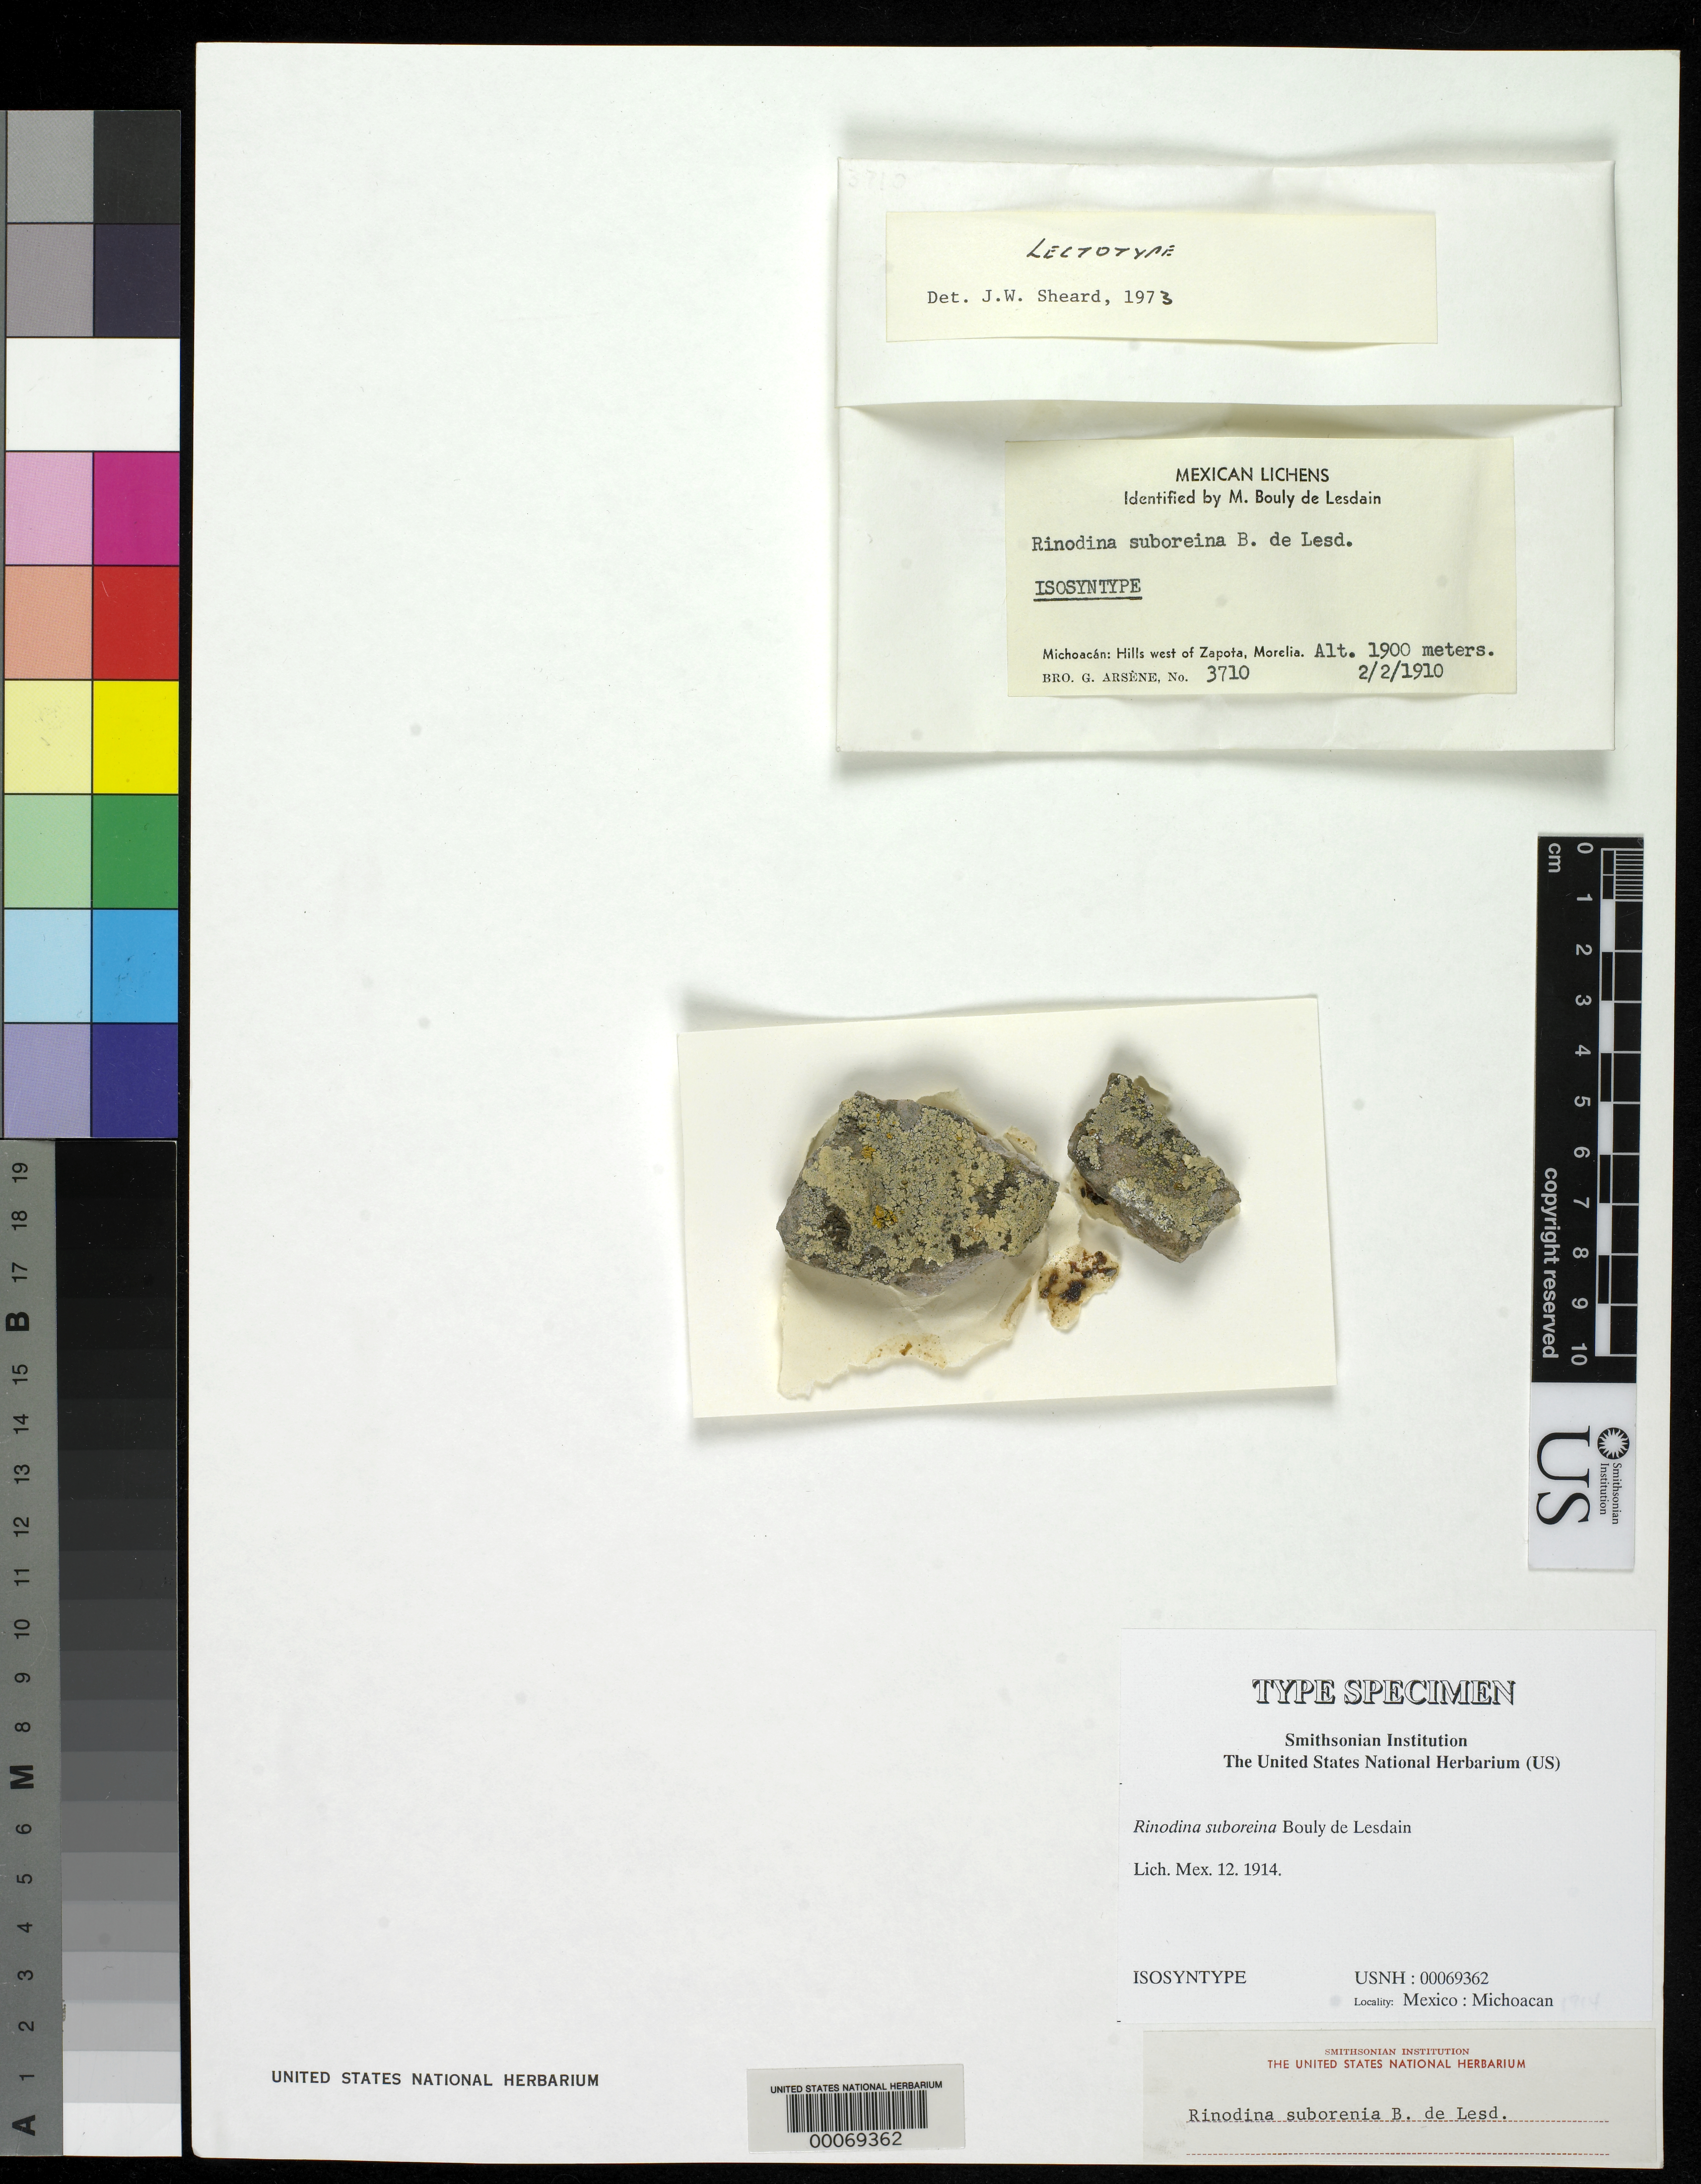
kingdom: Fungi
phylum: Ascomycota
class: Lecanoromycetes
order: Caliciales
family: Physciaceae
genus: Rinodina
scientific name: Rinodina suboreina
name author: B. de Lesd.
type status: Isosyntype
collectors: Bro. G. Arsène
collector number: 3710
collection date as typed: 02 Feb 1910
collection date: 1910-02-02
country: Mexico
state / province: Michoacán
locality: Hills W of Zapota, Morelia.